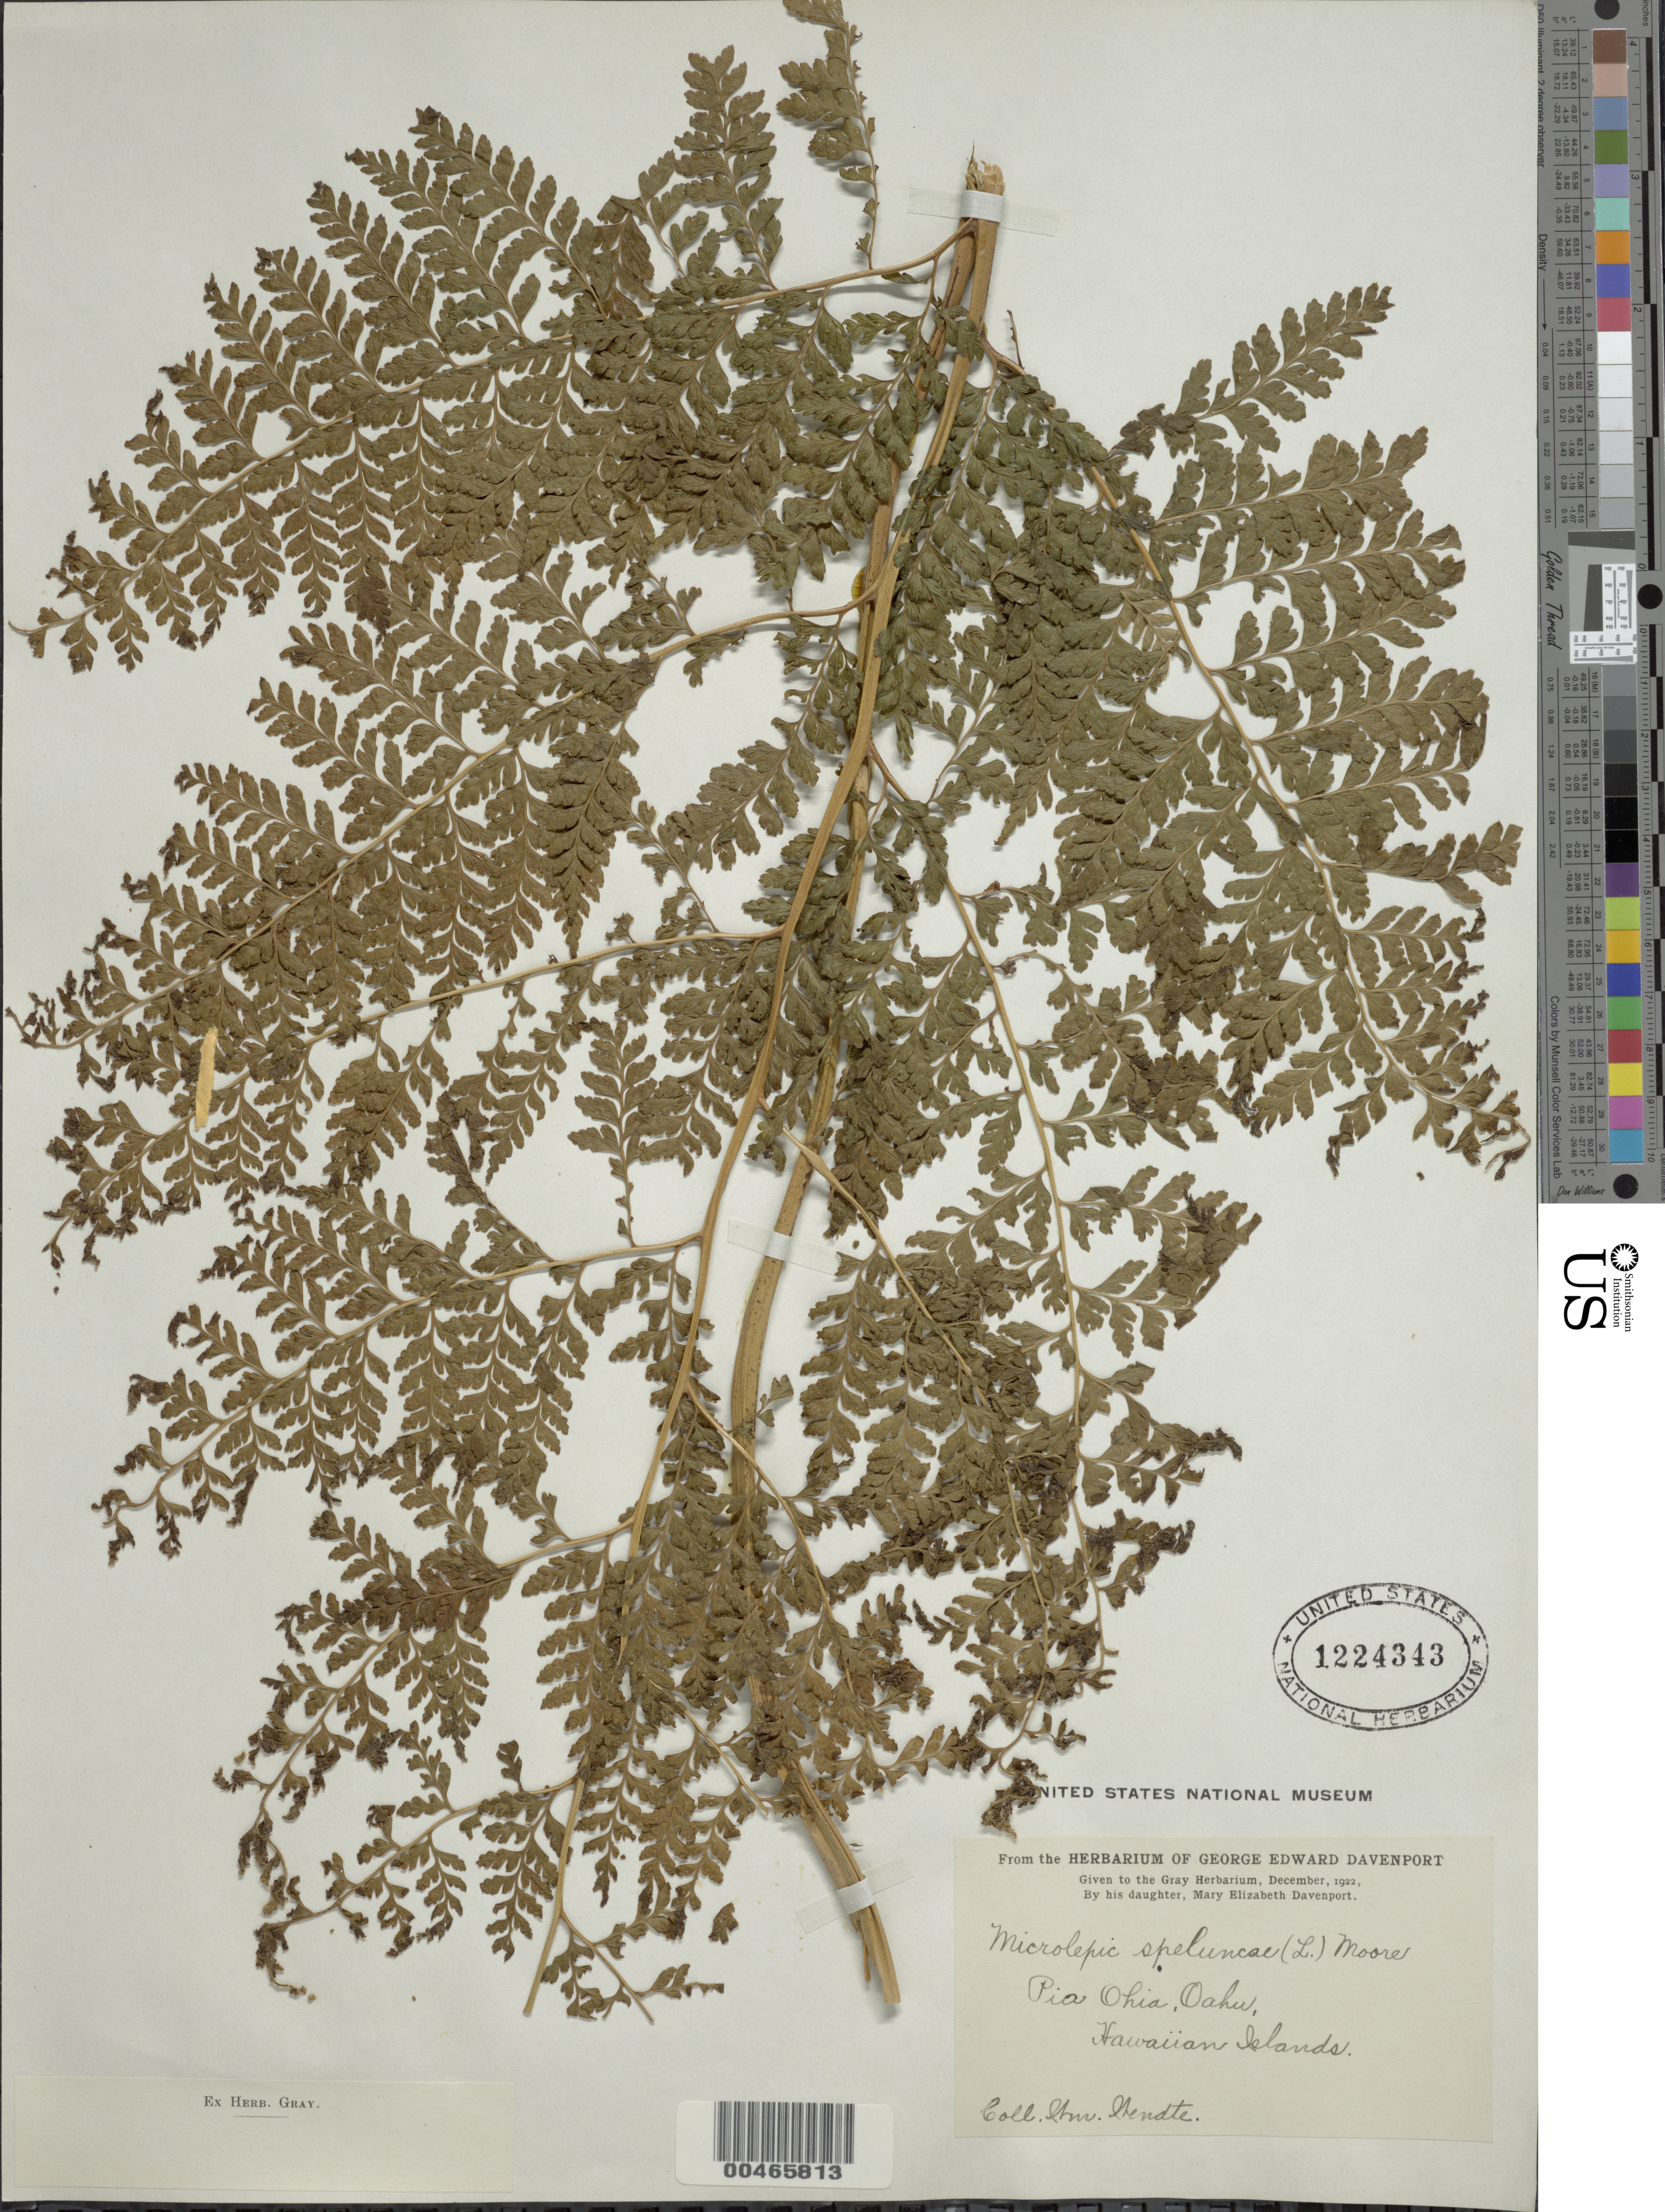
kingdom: Plantae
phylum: Tracheophyta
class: Polypodiopsida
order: Polypodiales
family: Dennstaedtiaceae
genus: Microlepia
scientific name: Microlepia speluncae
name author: (L.) T. Moore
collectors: W. Wendte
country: United States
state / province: Hawaii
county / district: Honolulu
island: Oahu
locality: Pia Ohia, Hawaiian Islands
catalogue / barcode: US 1224343